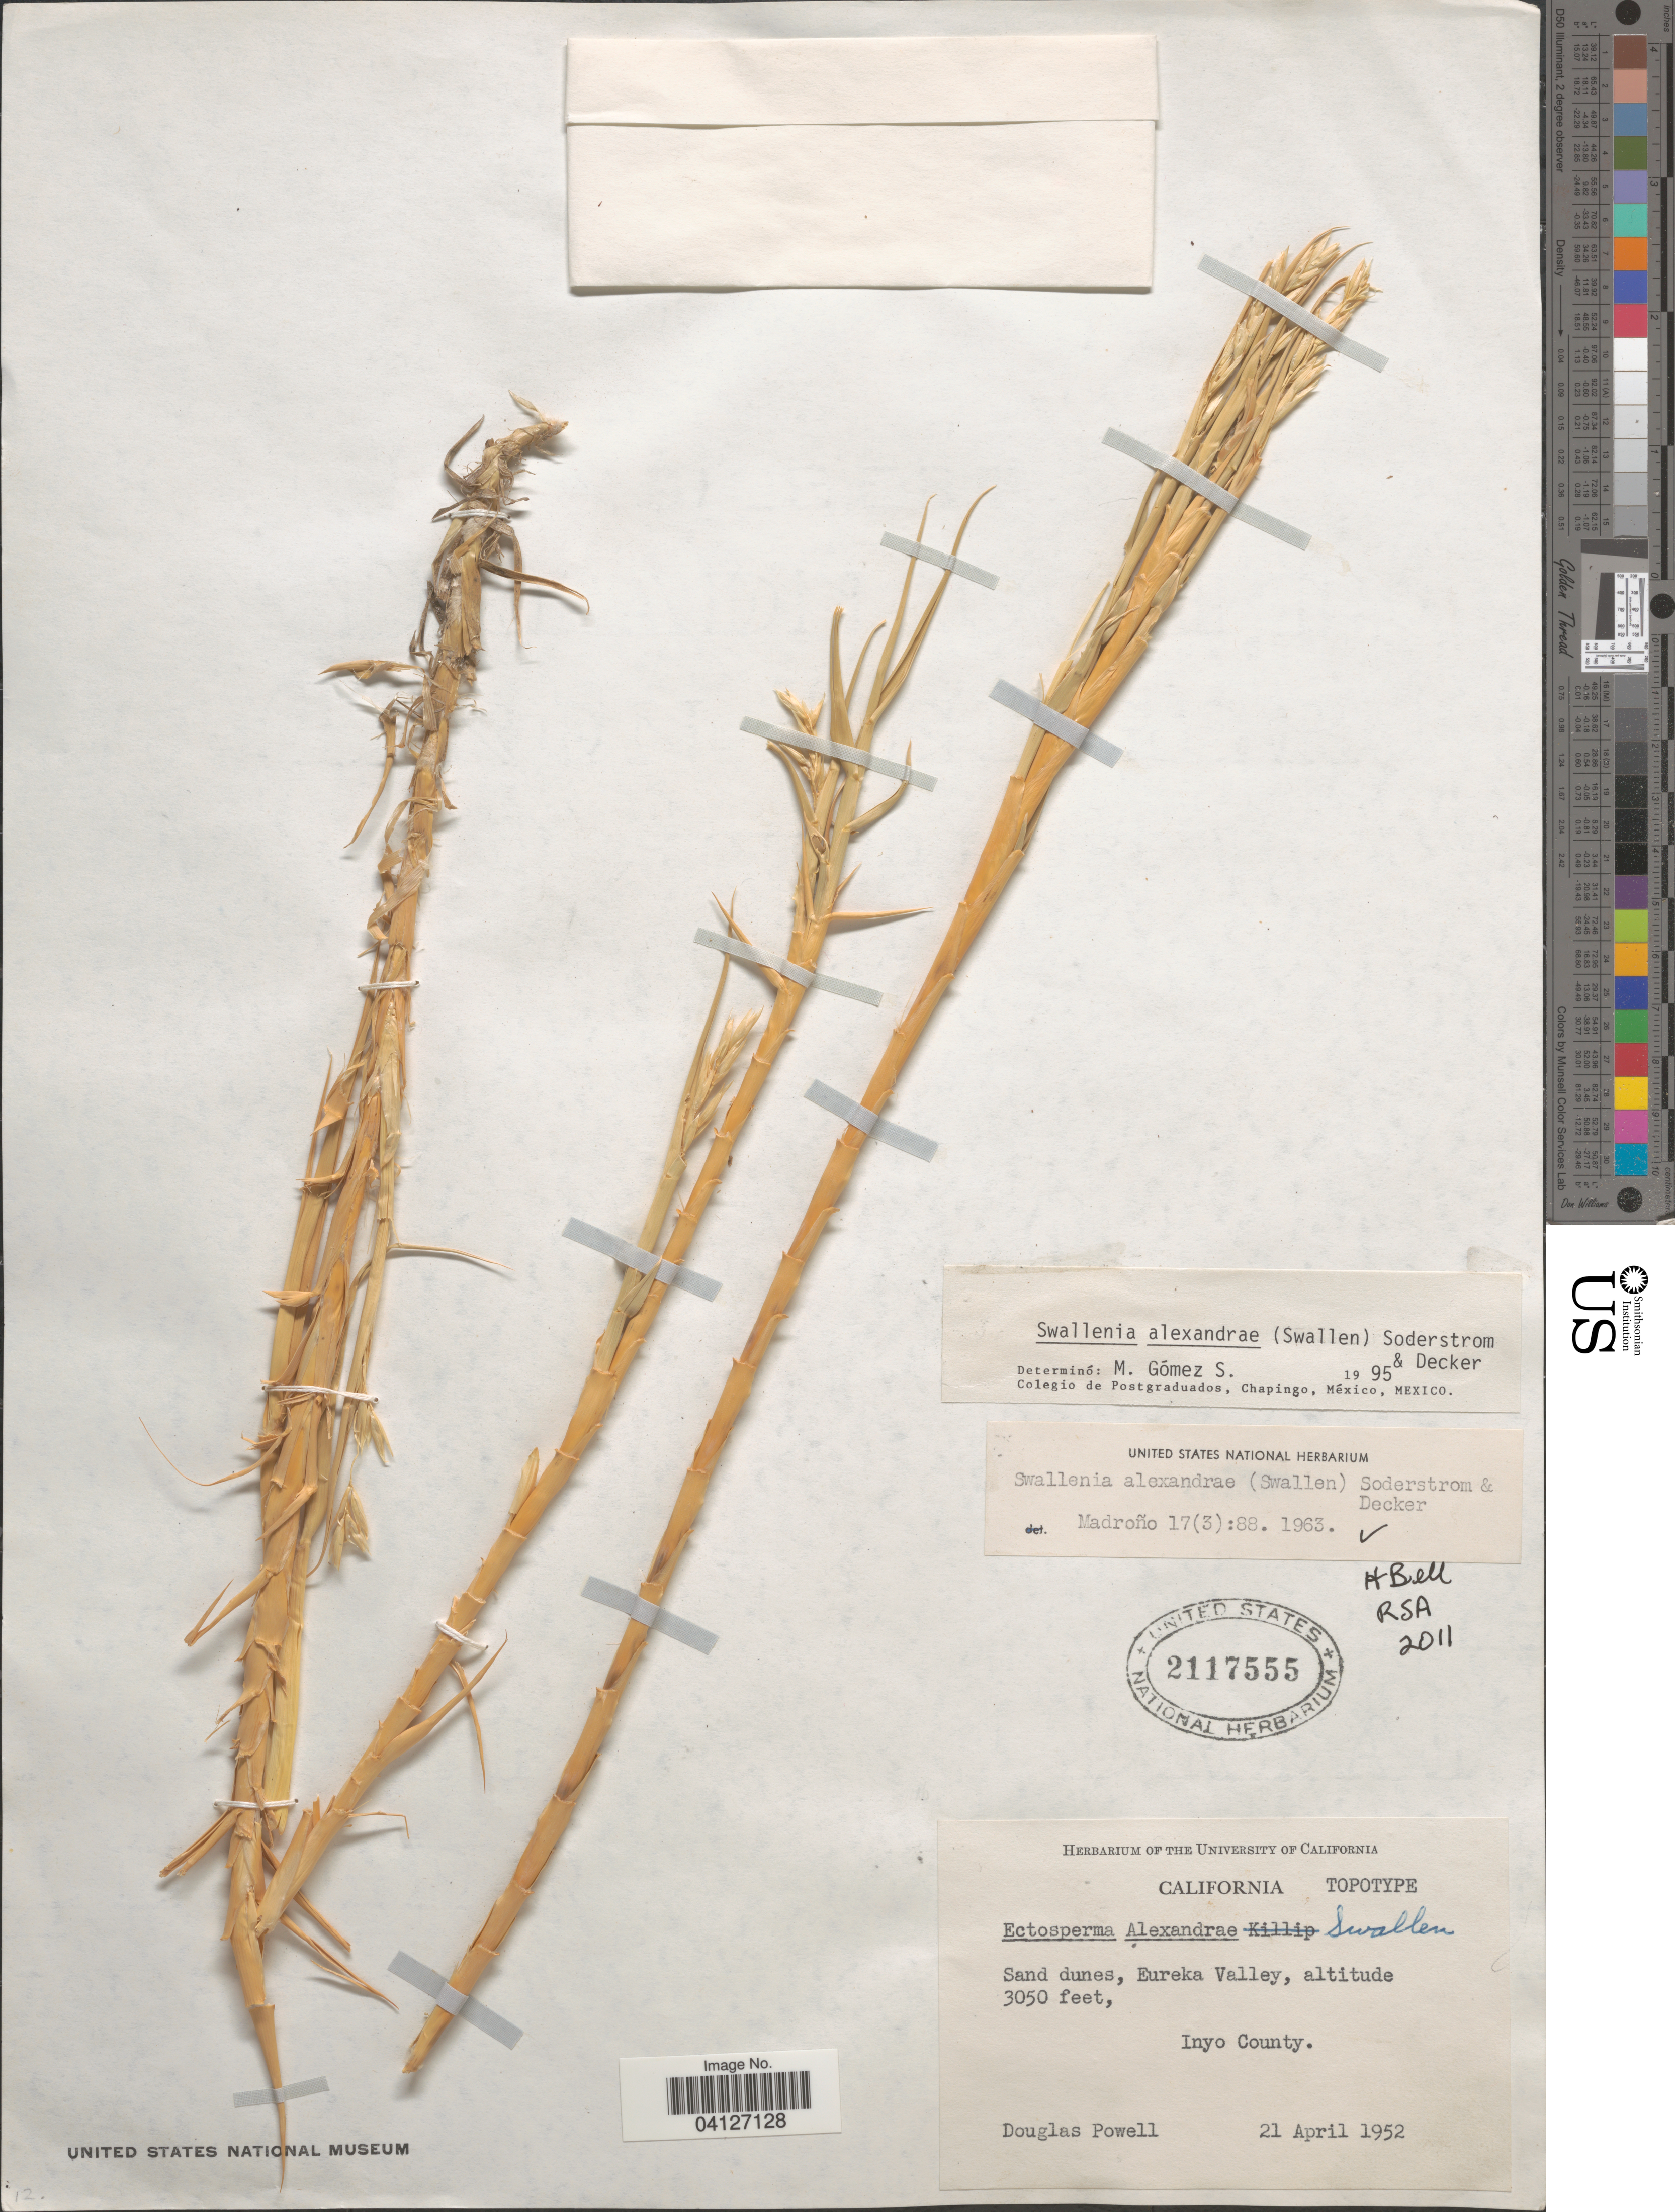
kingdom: Plantae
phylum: Tracheophyta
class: Liliopsida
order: Poales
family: Poaceae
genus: Swallenia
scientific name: Swallenia alexandrae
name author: (Swallen) Soderstr. & H. F. Decker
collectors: D. Powell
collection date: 1952-04-21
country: United States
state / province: California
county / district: Inyo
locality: Sand dunes, Eureka Valley. Inyo County.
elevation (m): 930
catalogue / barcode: US 2117555